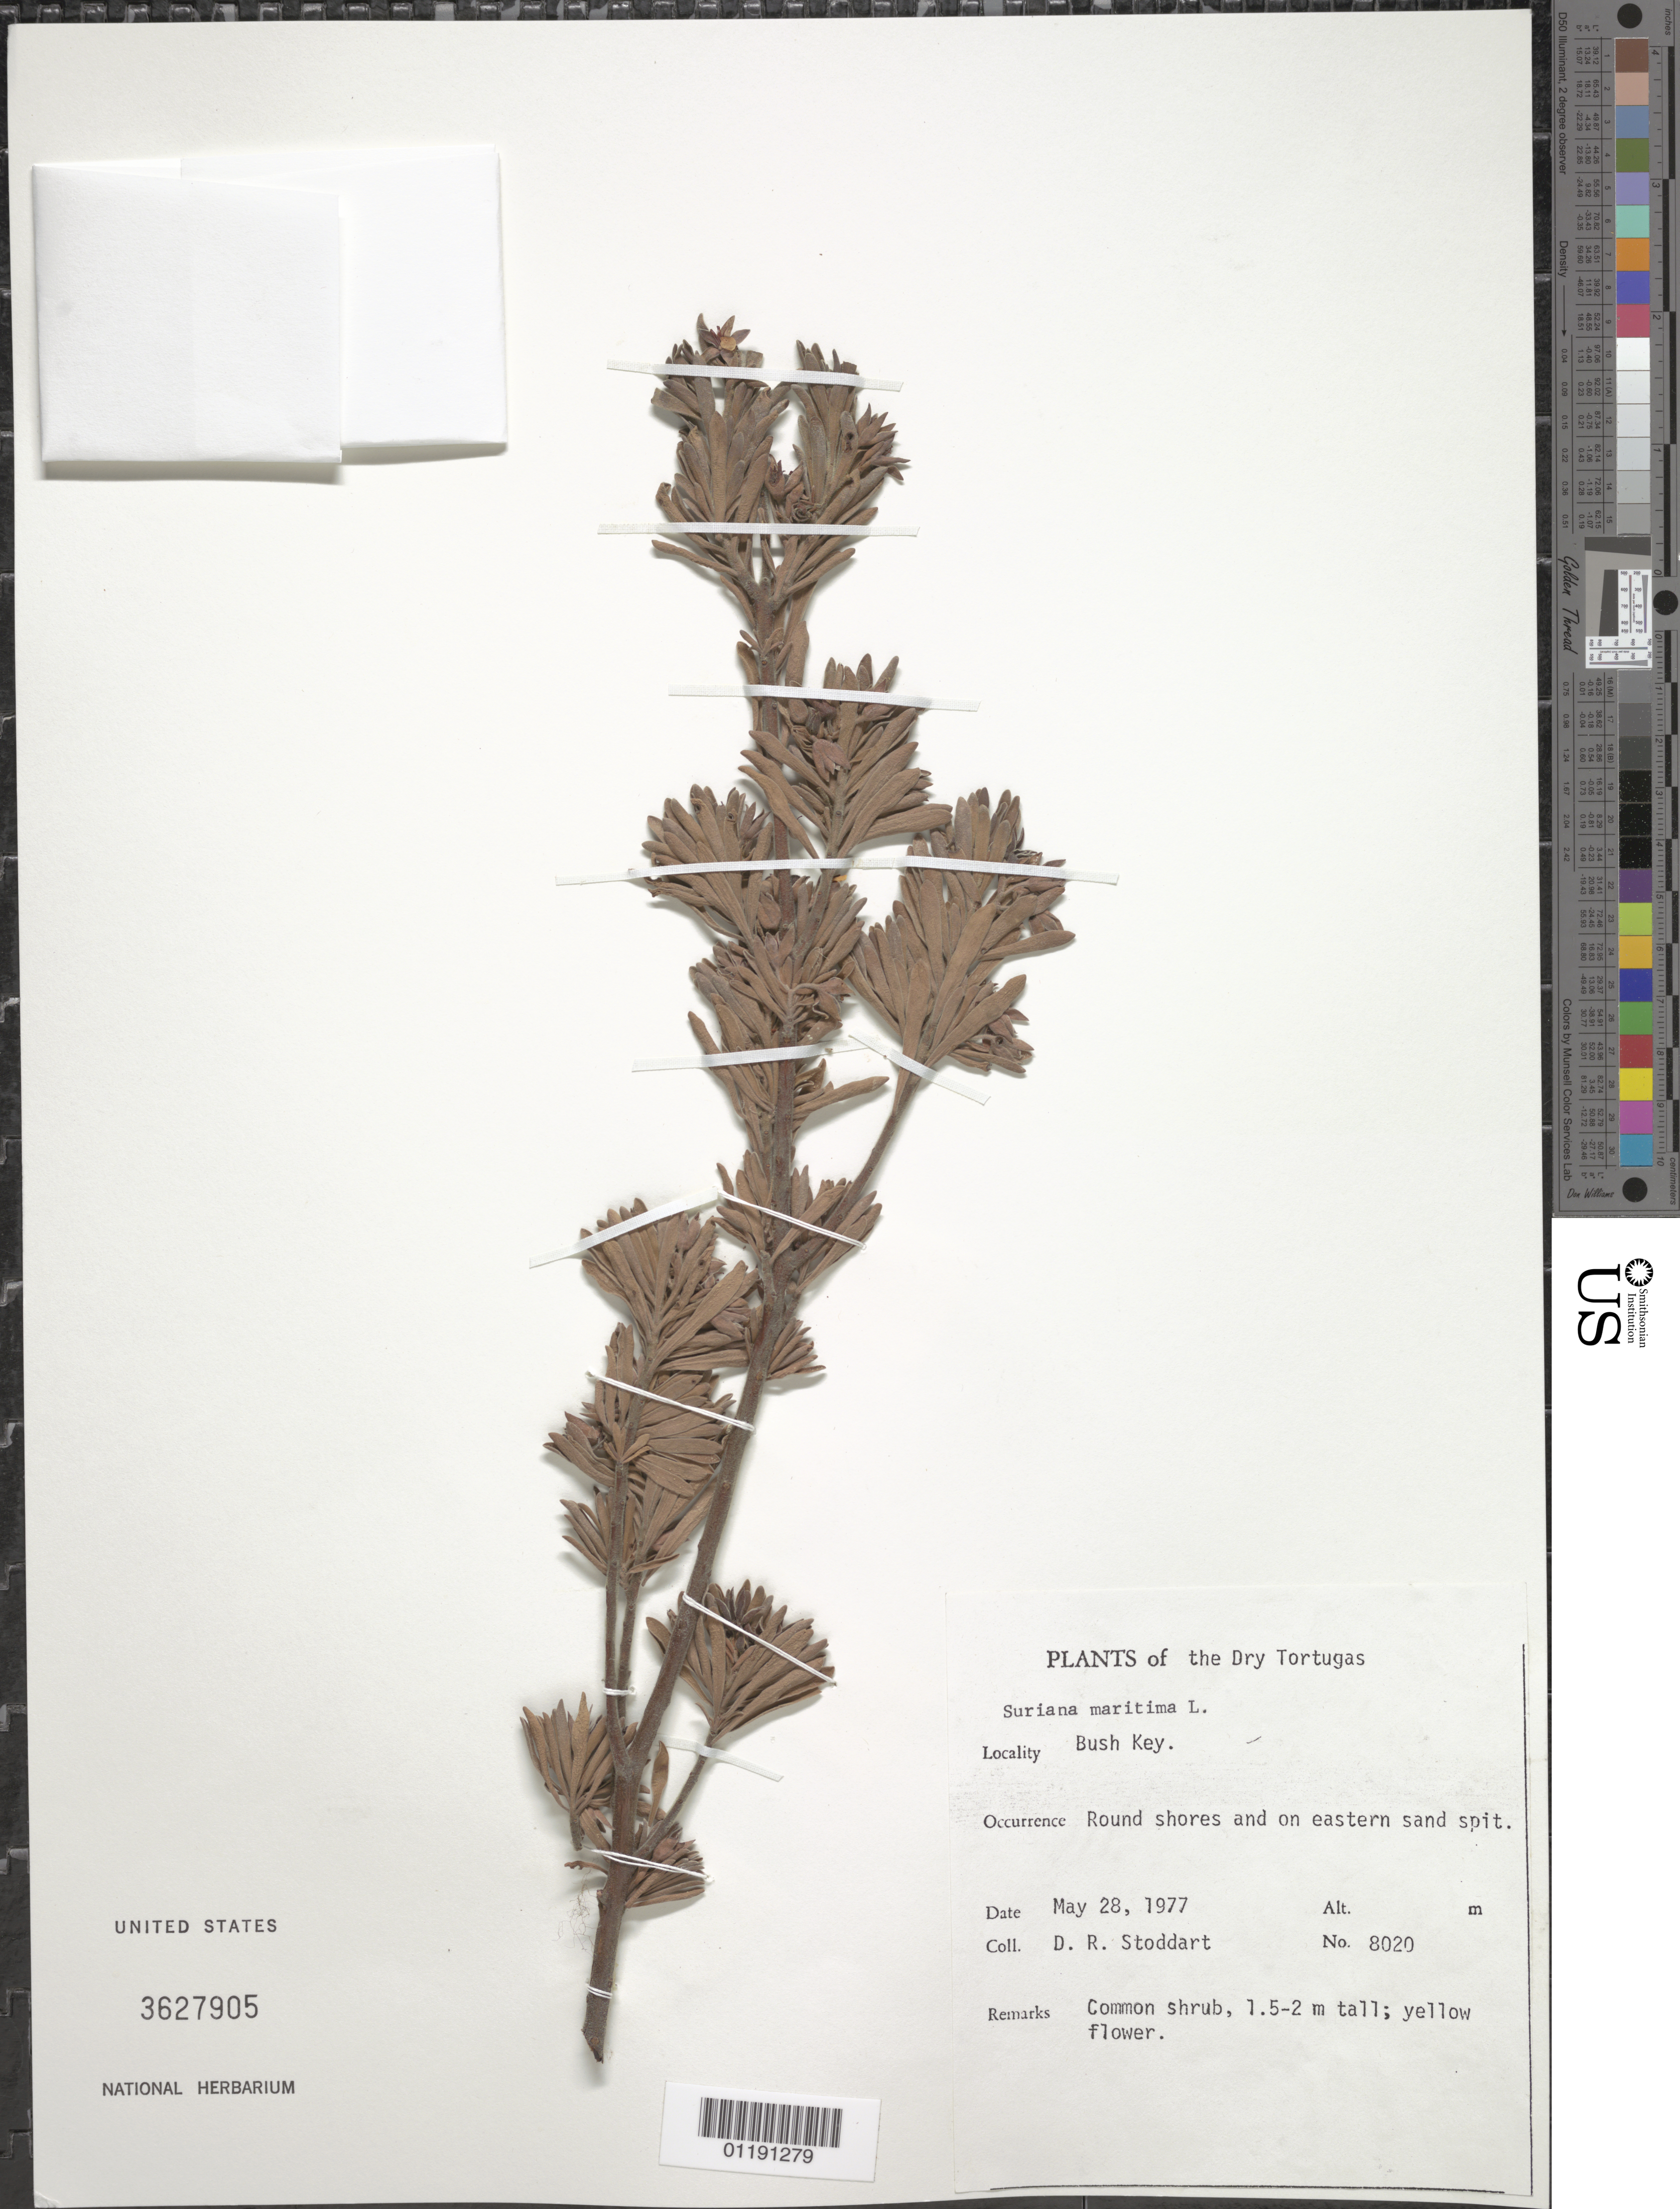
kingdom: Plantae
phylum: Tracheophyta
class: Magnoliopsida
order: Fabales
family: Surianaceae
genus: Suriana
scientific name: Suriana maritima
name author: L.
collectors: D. R. Stoddart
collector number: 8020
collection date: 1977-05-28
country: United States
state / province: Florida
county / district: Monroe County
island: Bush Key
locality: Round shores and on an E sand spit.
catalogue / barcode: US 3627905